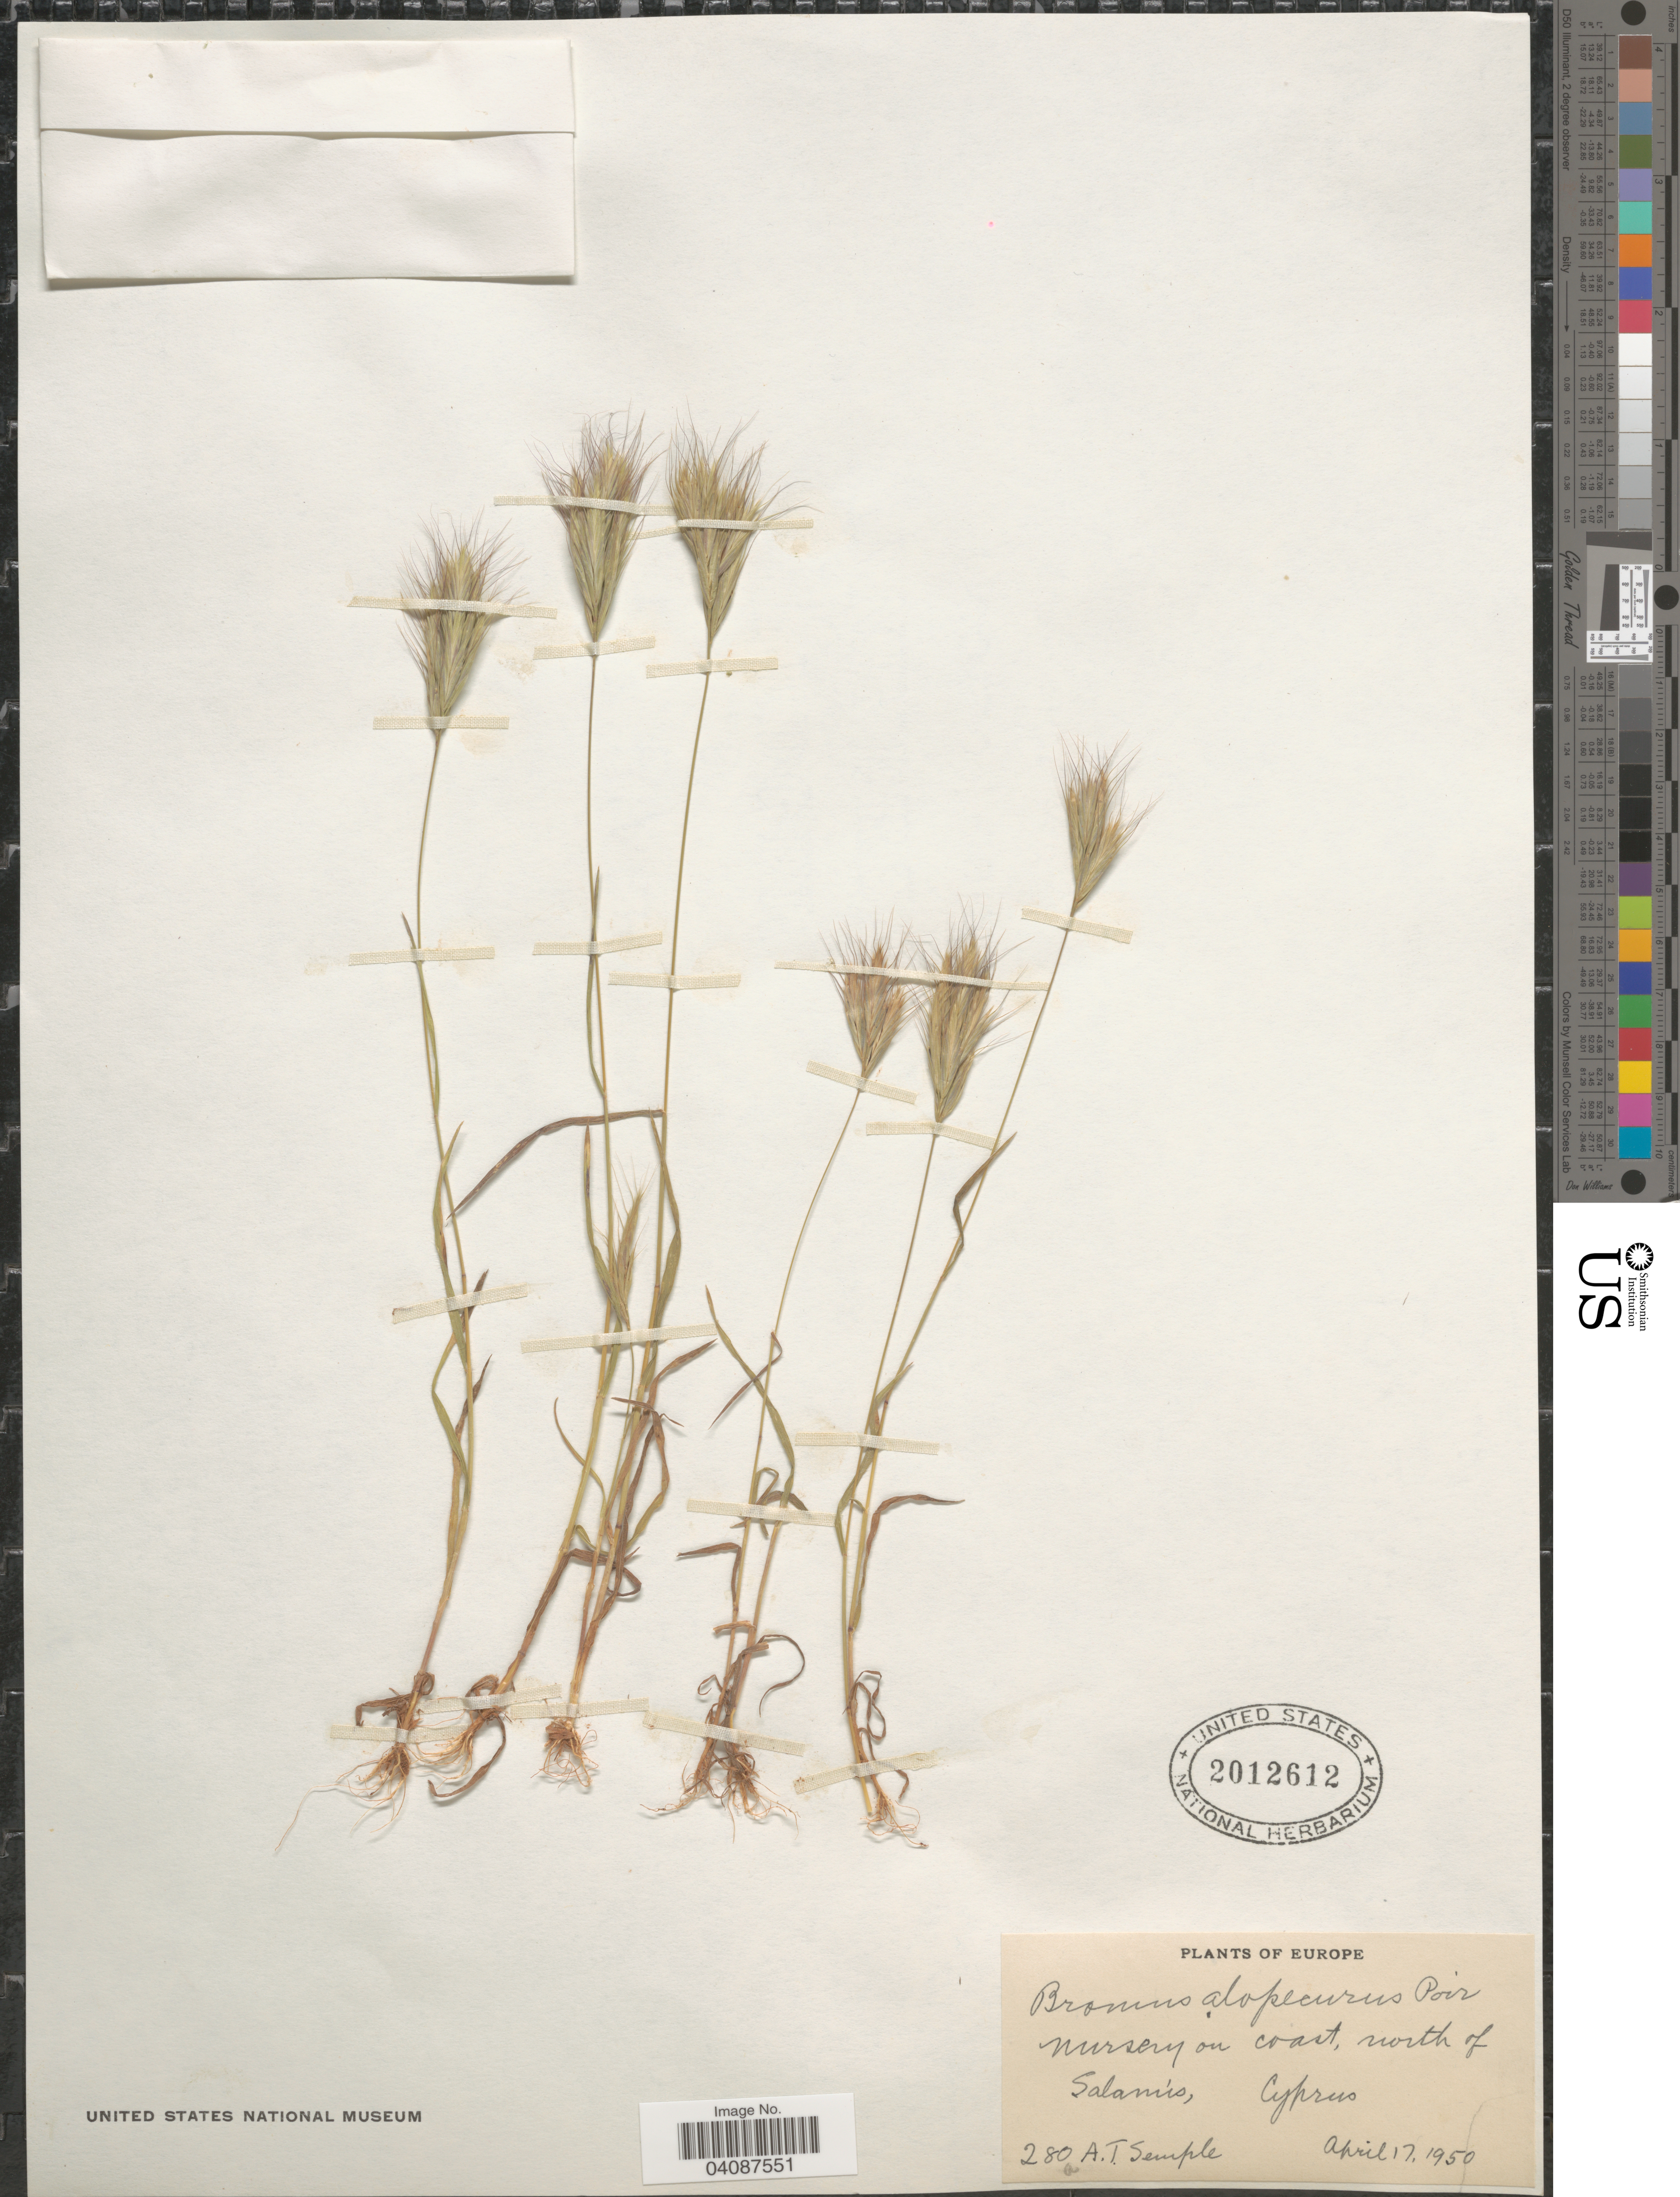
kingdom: Plantae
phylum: Tracheophyta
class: Liliopsida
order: Poales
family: Poaceae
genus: Bromus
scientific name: Bromus alopecuros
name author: Poir.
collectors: A. Semple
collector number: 280a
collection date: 1950-04-17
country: Cyprus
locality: Nursery on coast, north of Salamis.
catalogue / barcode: US 2012612